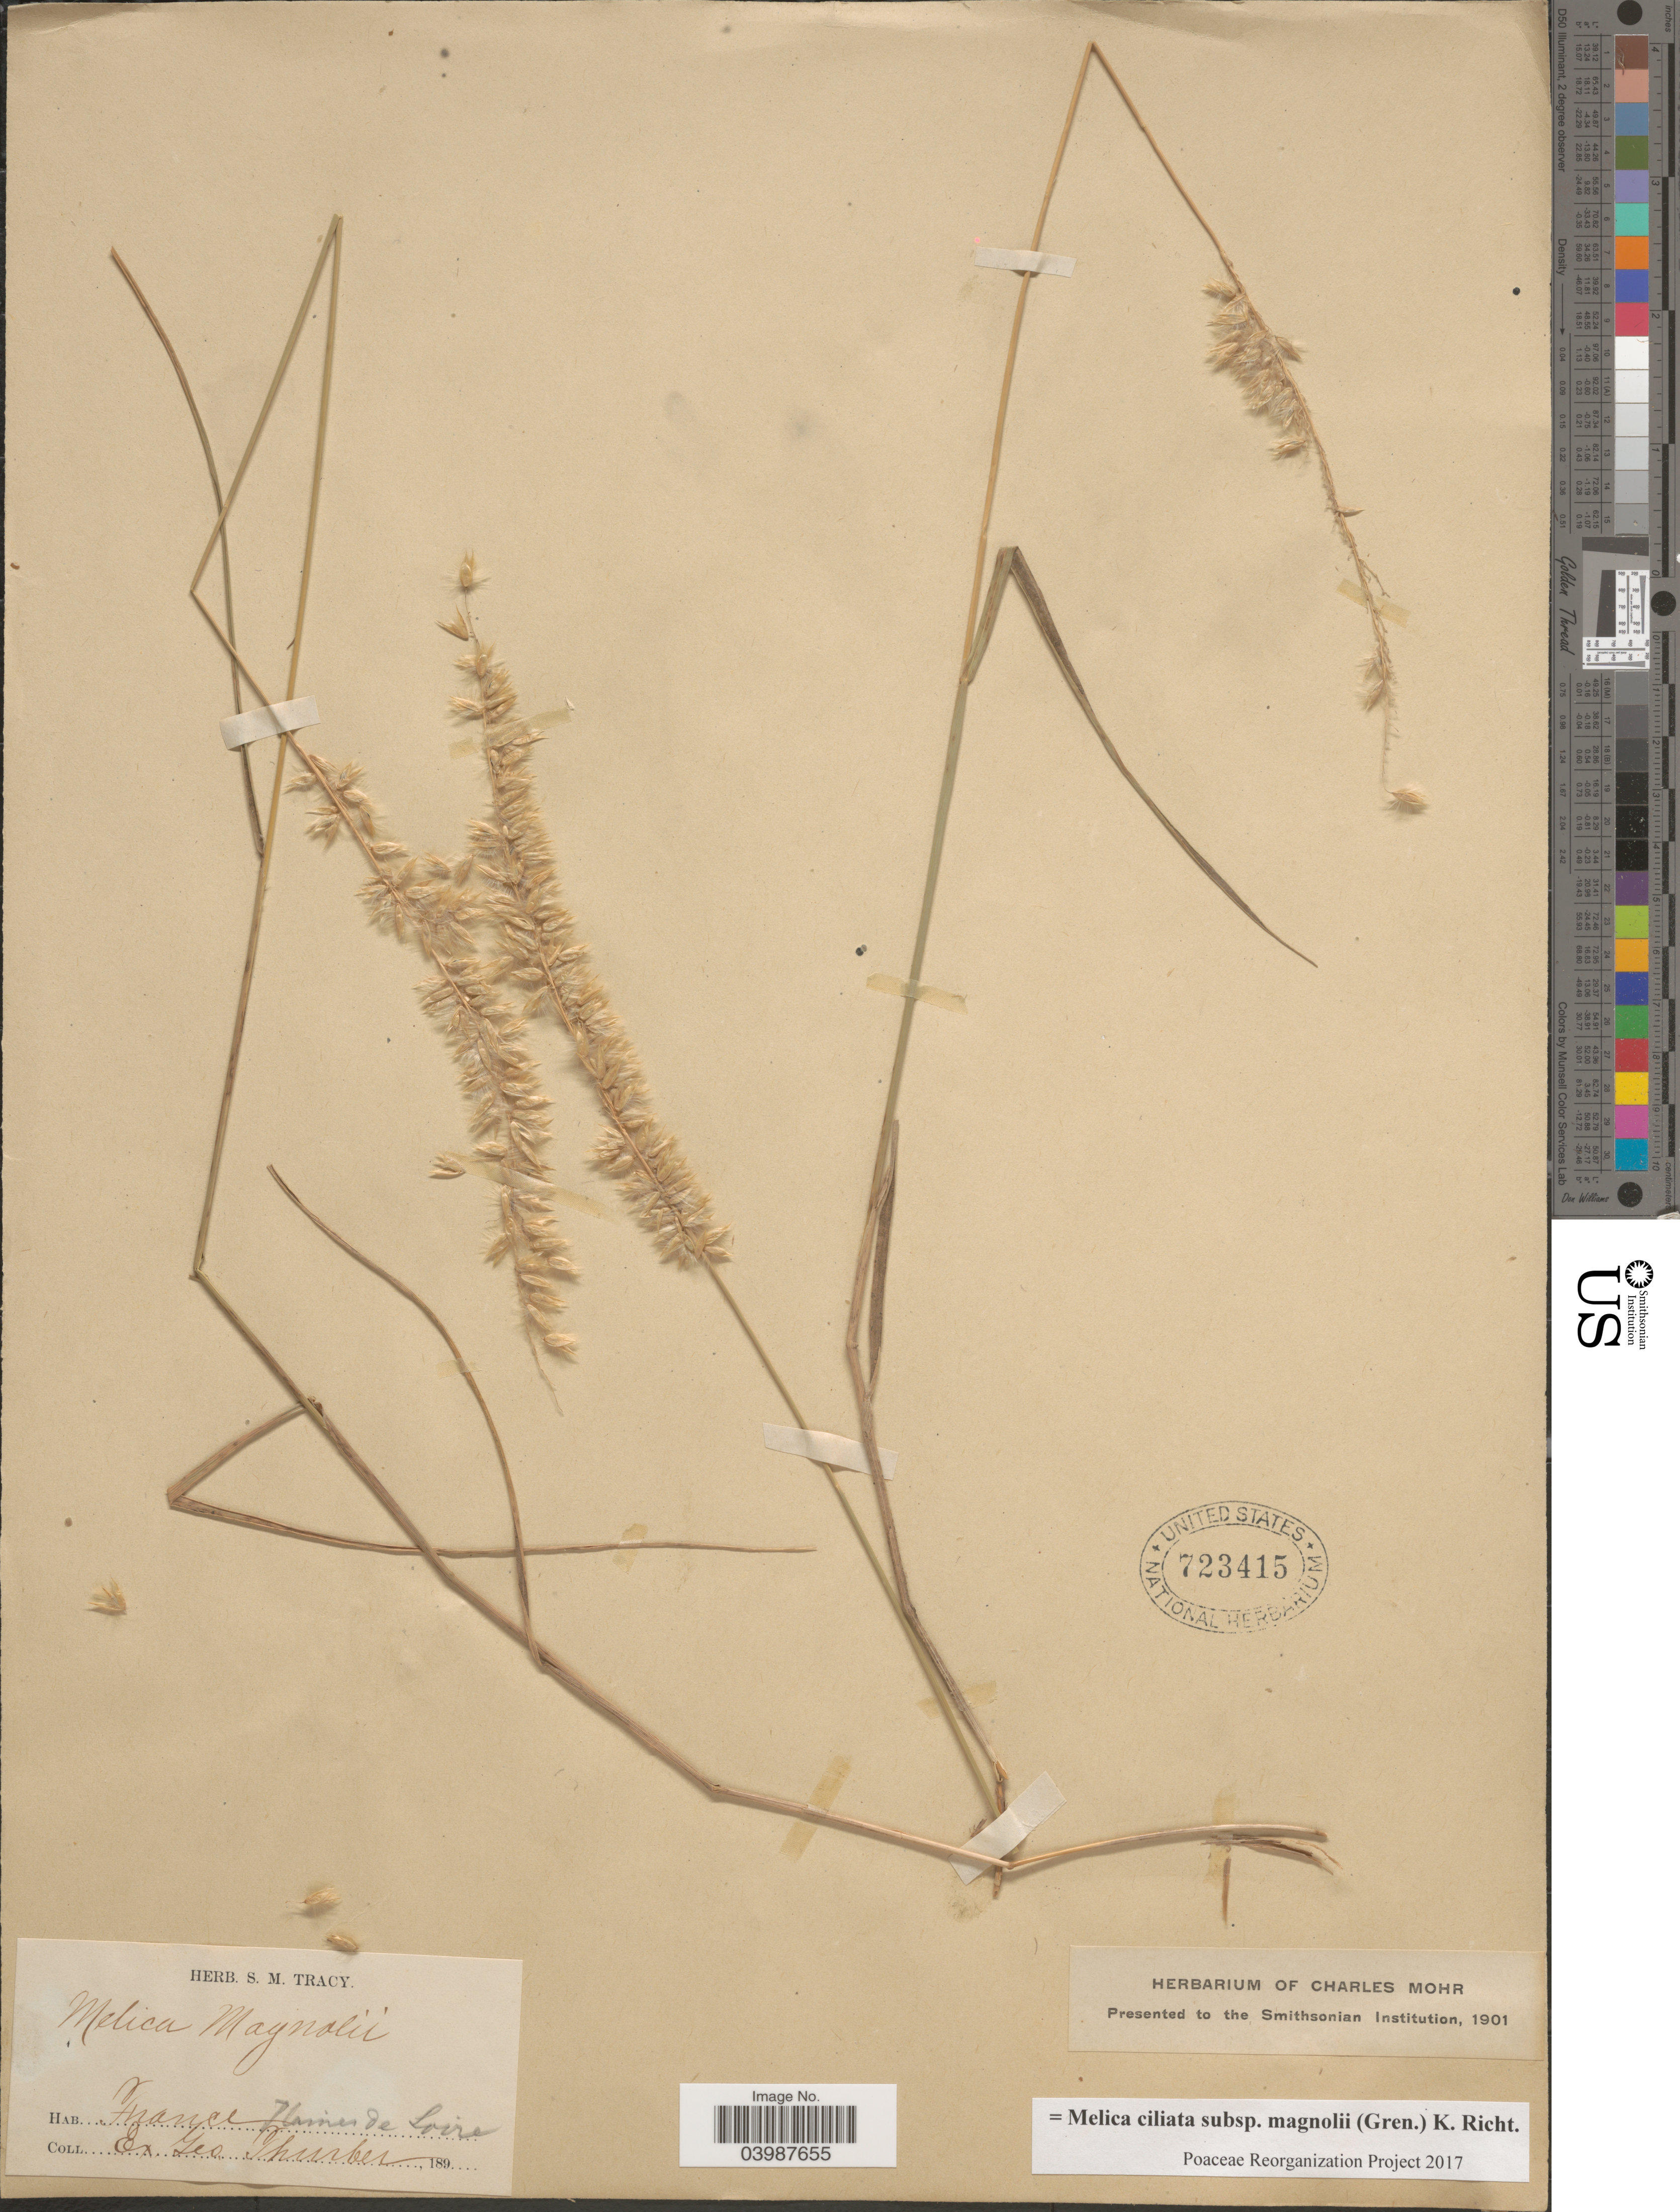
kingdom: Plantae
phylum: Tracheophyta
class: Liliopsida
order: Poales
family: Poaceae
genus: Melica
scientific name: Melica ciliata subsp. magnolii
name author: K. Richt.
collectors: G. Thurber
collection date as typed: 189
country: France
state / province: Pays de la Loire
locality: Plaines de Loire.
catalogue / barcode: US 723415